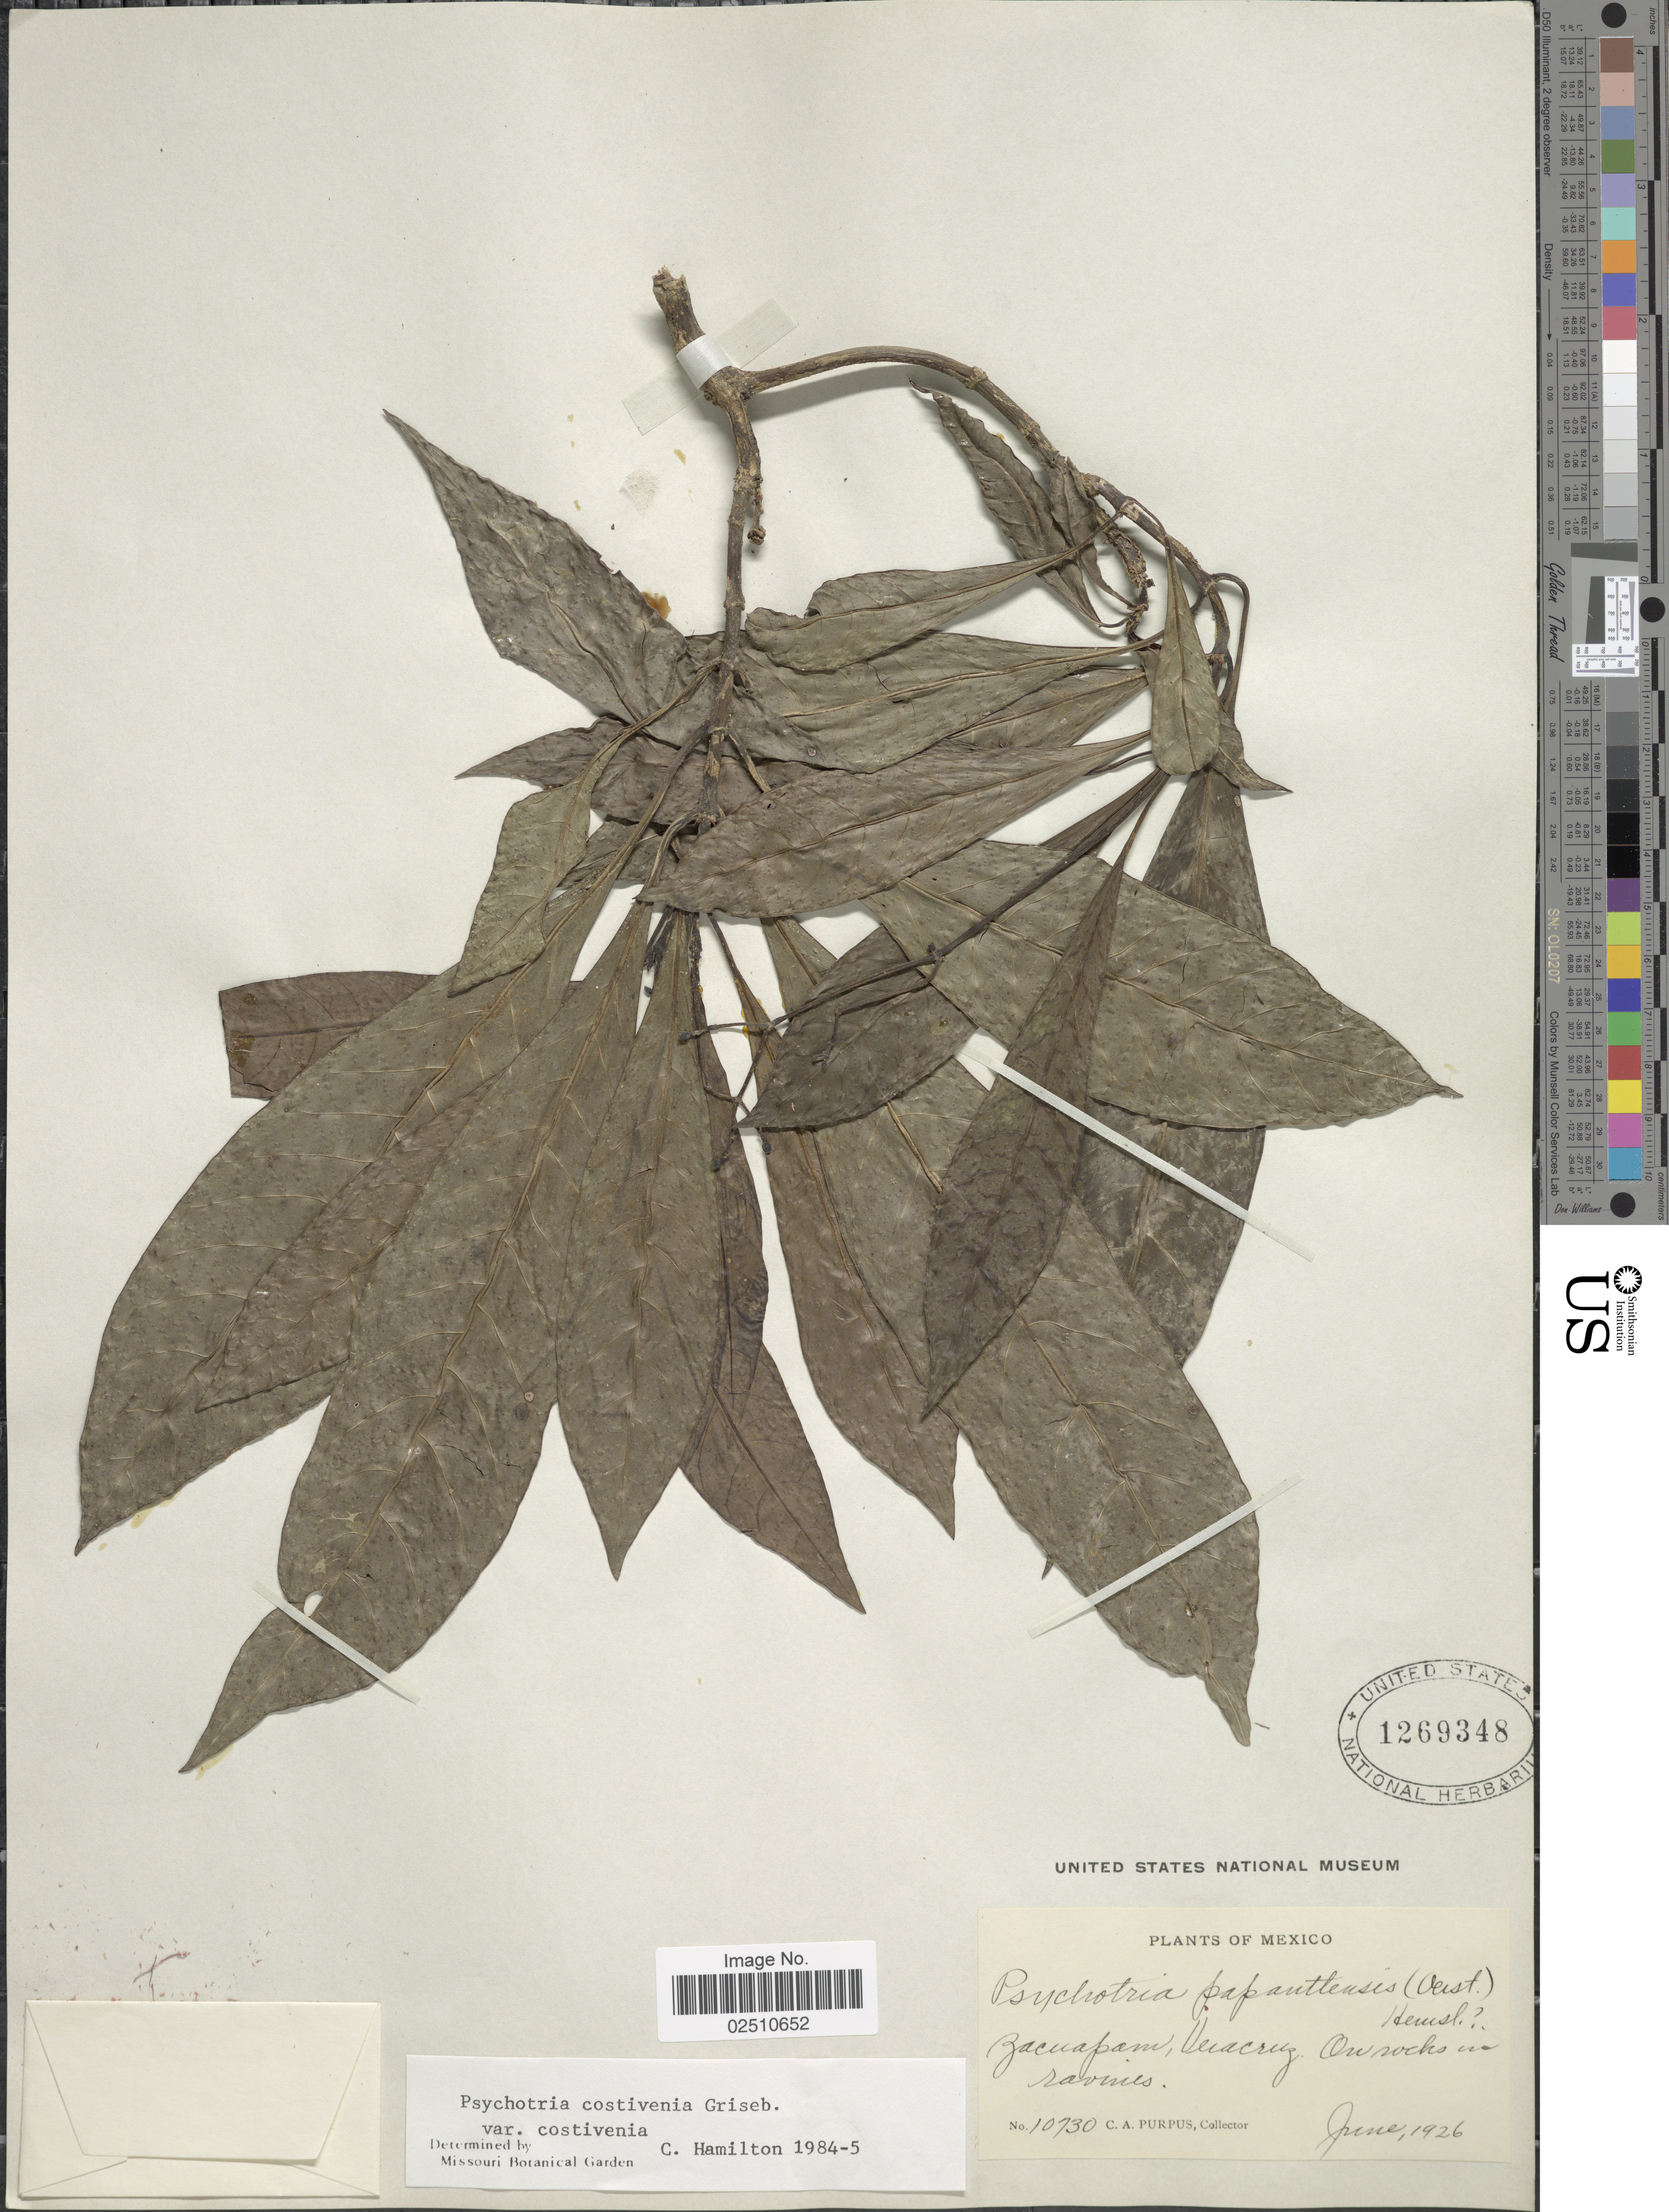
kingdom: Plantae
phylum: Tracheophyta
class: Magnoliopsida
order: Gentianales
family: Rubiaceae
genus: Psychotria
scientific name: Psychotria costivenia var. costivenia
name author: Griseb.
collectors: C. A. Purpus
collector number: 10730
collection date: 1926-06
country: Mexico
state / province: Veracruz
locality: Zacuapan, Veracruz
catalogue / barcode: US 1269348